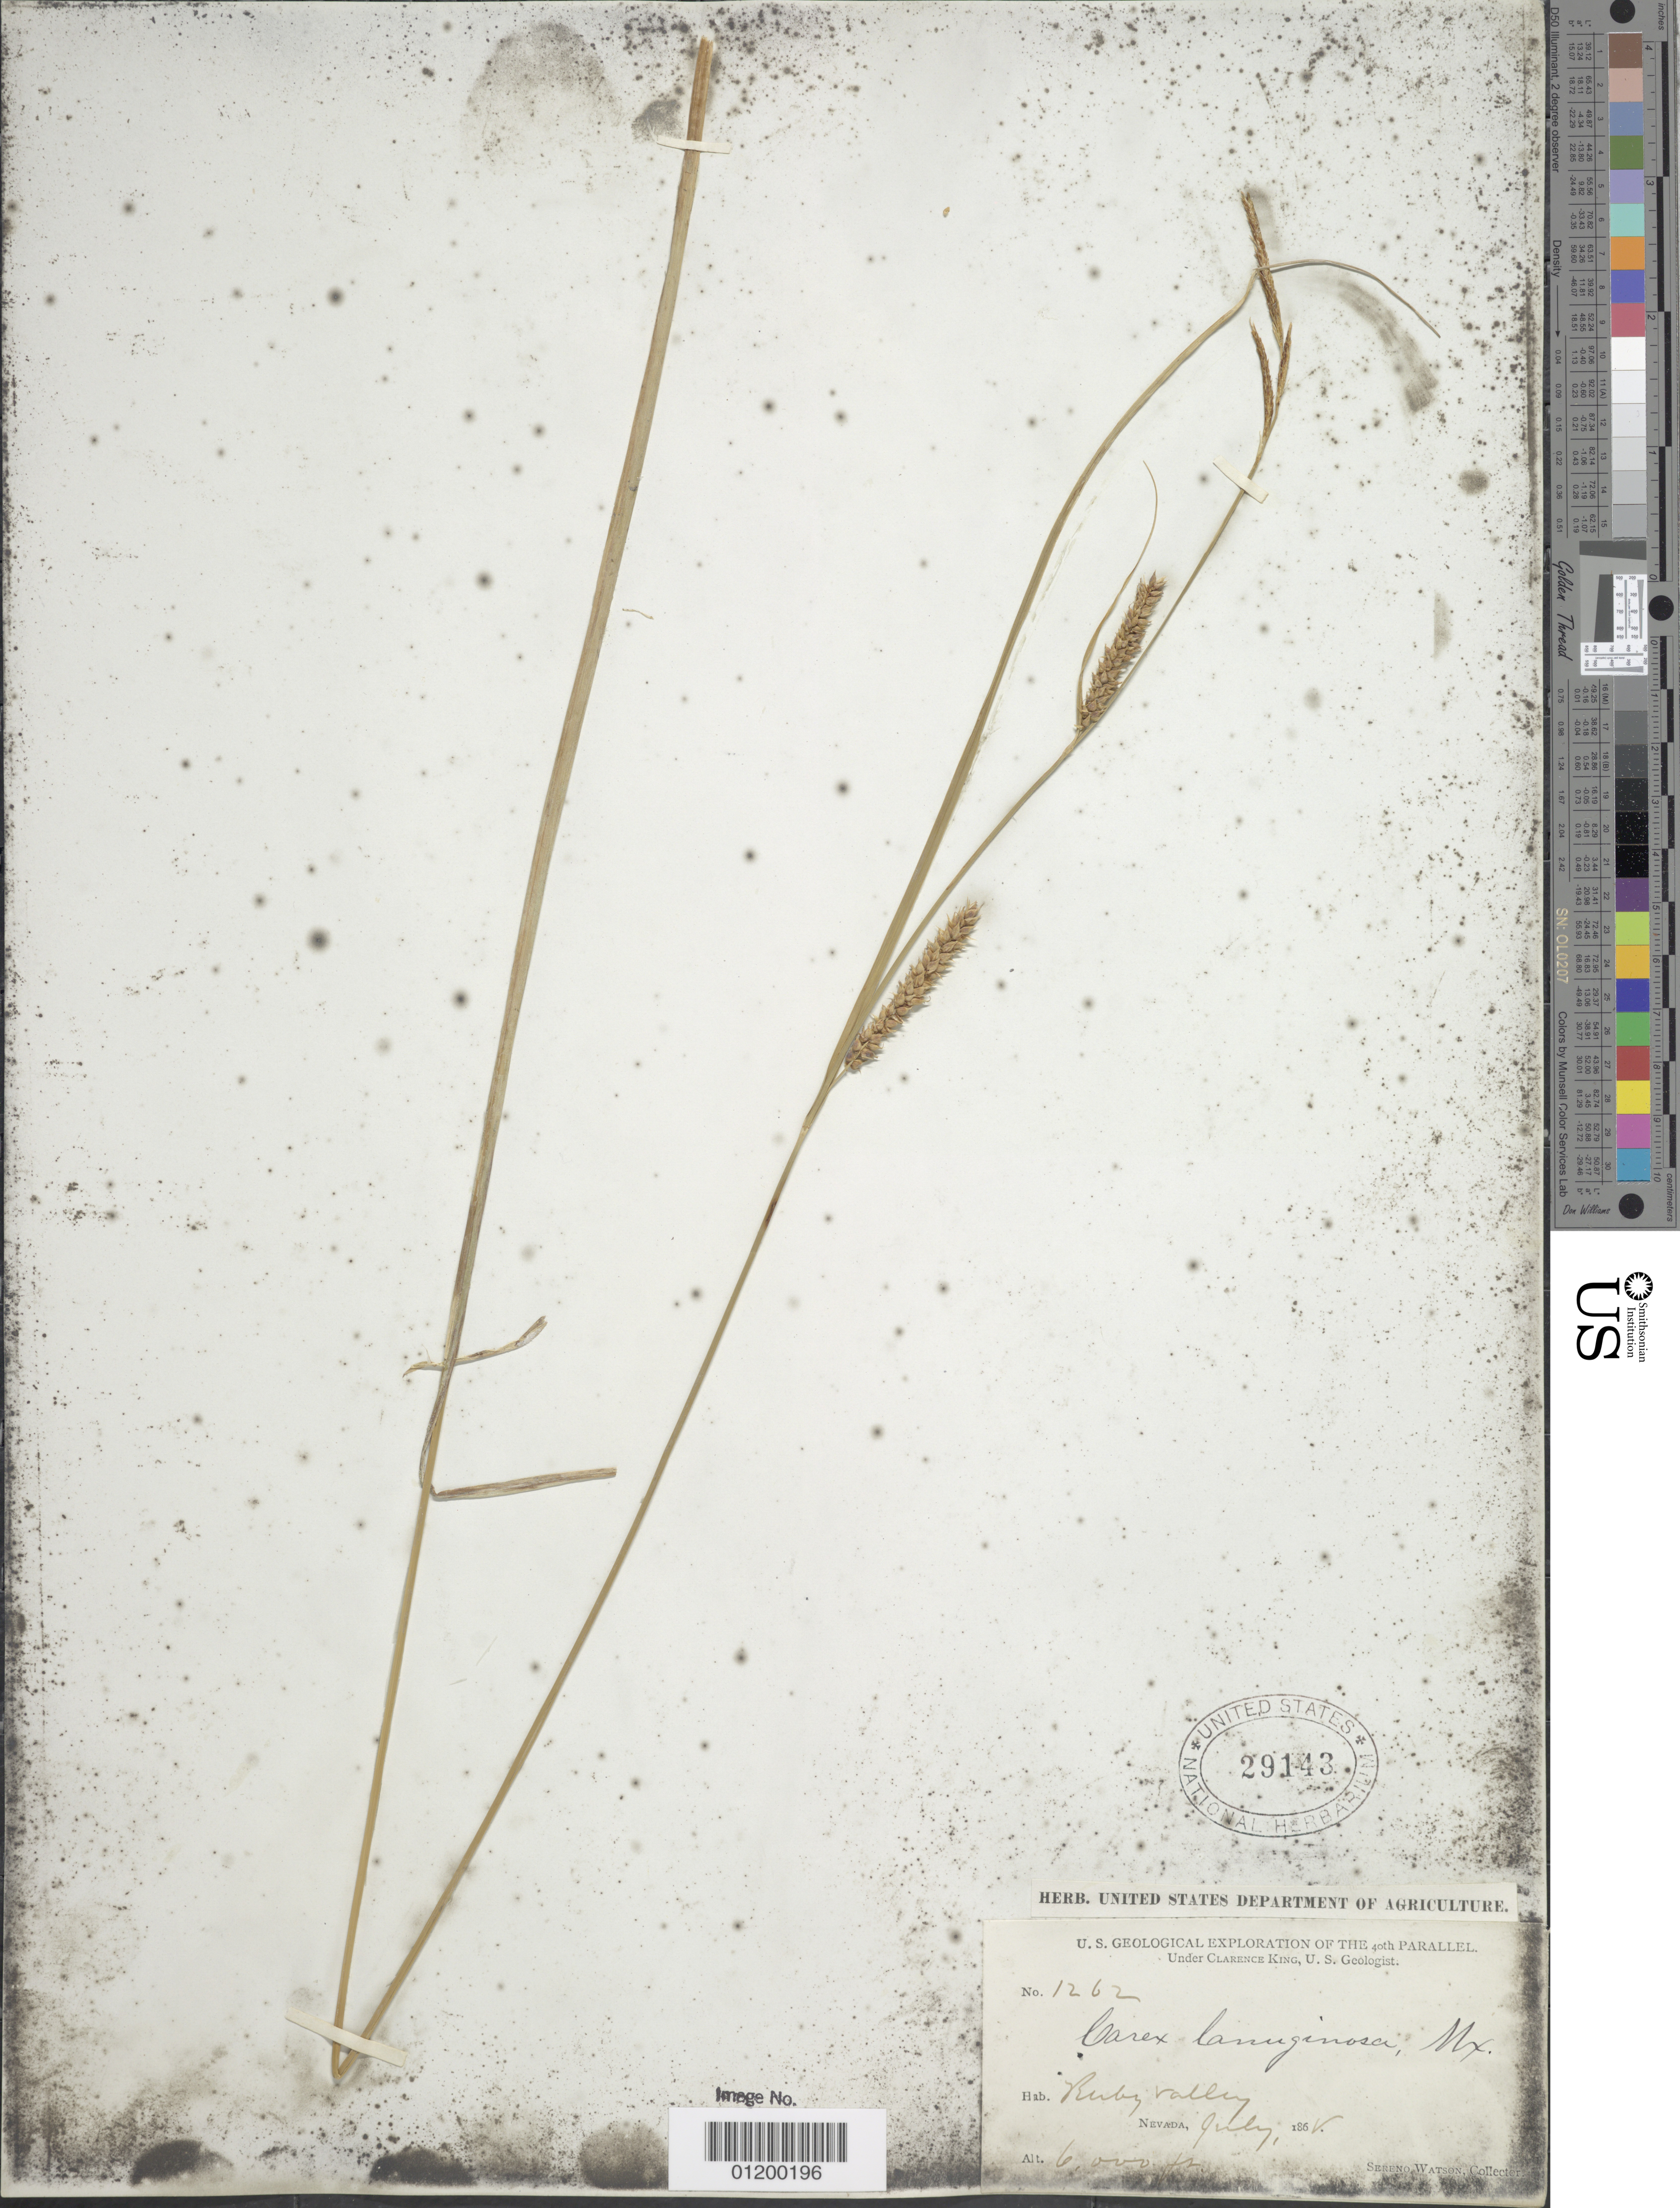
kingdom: Plantae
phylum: Tracheophyta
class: Liliopsida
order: Poales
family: Cyperaceae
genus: Carex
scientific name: Carex pellita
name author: Muhl. ex Willd.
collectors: S. Watson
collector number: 1262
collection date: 1868-07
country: United States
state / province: Nevada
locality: Ruby Valley.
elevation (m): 1829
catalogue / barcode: US 29143